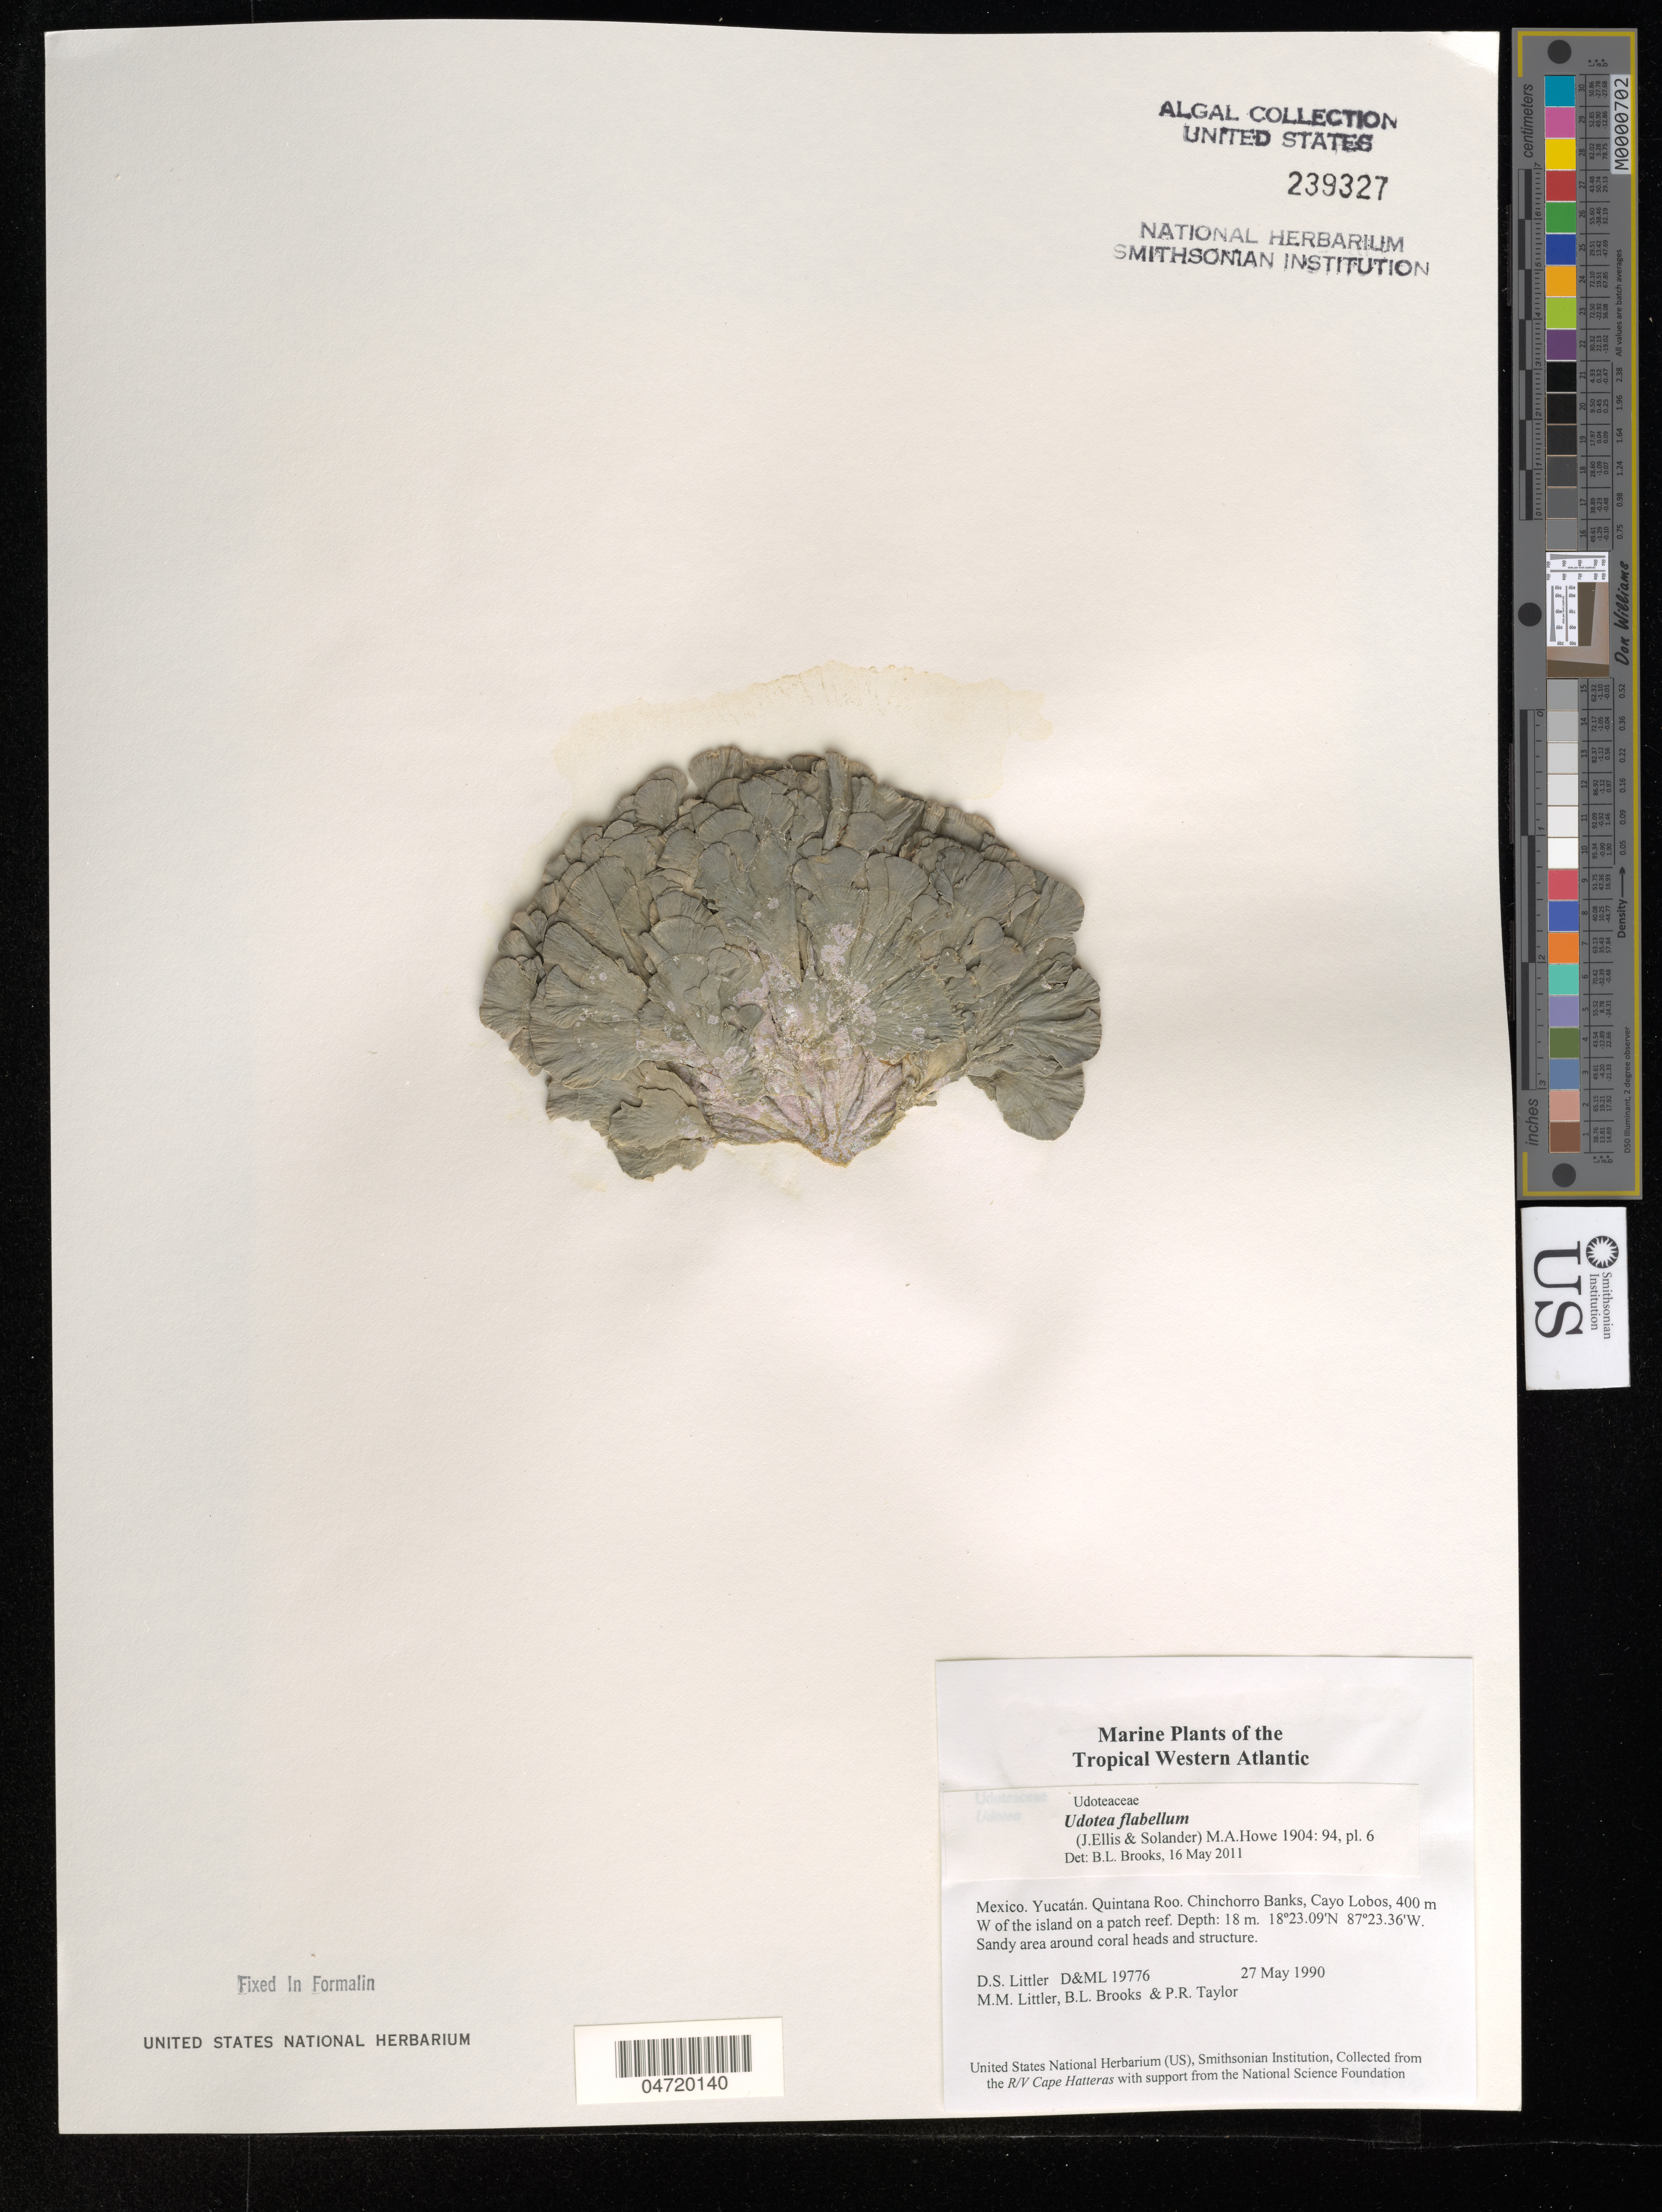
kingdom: Plantae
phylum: Chlorophyta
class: Ulvophyceae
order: Bryopsidales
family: Udoteaceae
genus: Udotea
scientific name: Udotea flabellum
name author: (J. Ellis & Sol.) M. Howe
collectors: D. S. Littler, M. M. Littler, B. Brooks & P. R. Taylor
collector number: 19776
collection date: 1990-05-27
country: Mexico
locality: Tropical Western Atlantic. Yucatán. Quintana Roo. Chinchorro Banks, Cayo Lobos, 400 m W of the island on a patch reef.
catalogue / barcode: US 239327